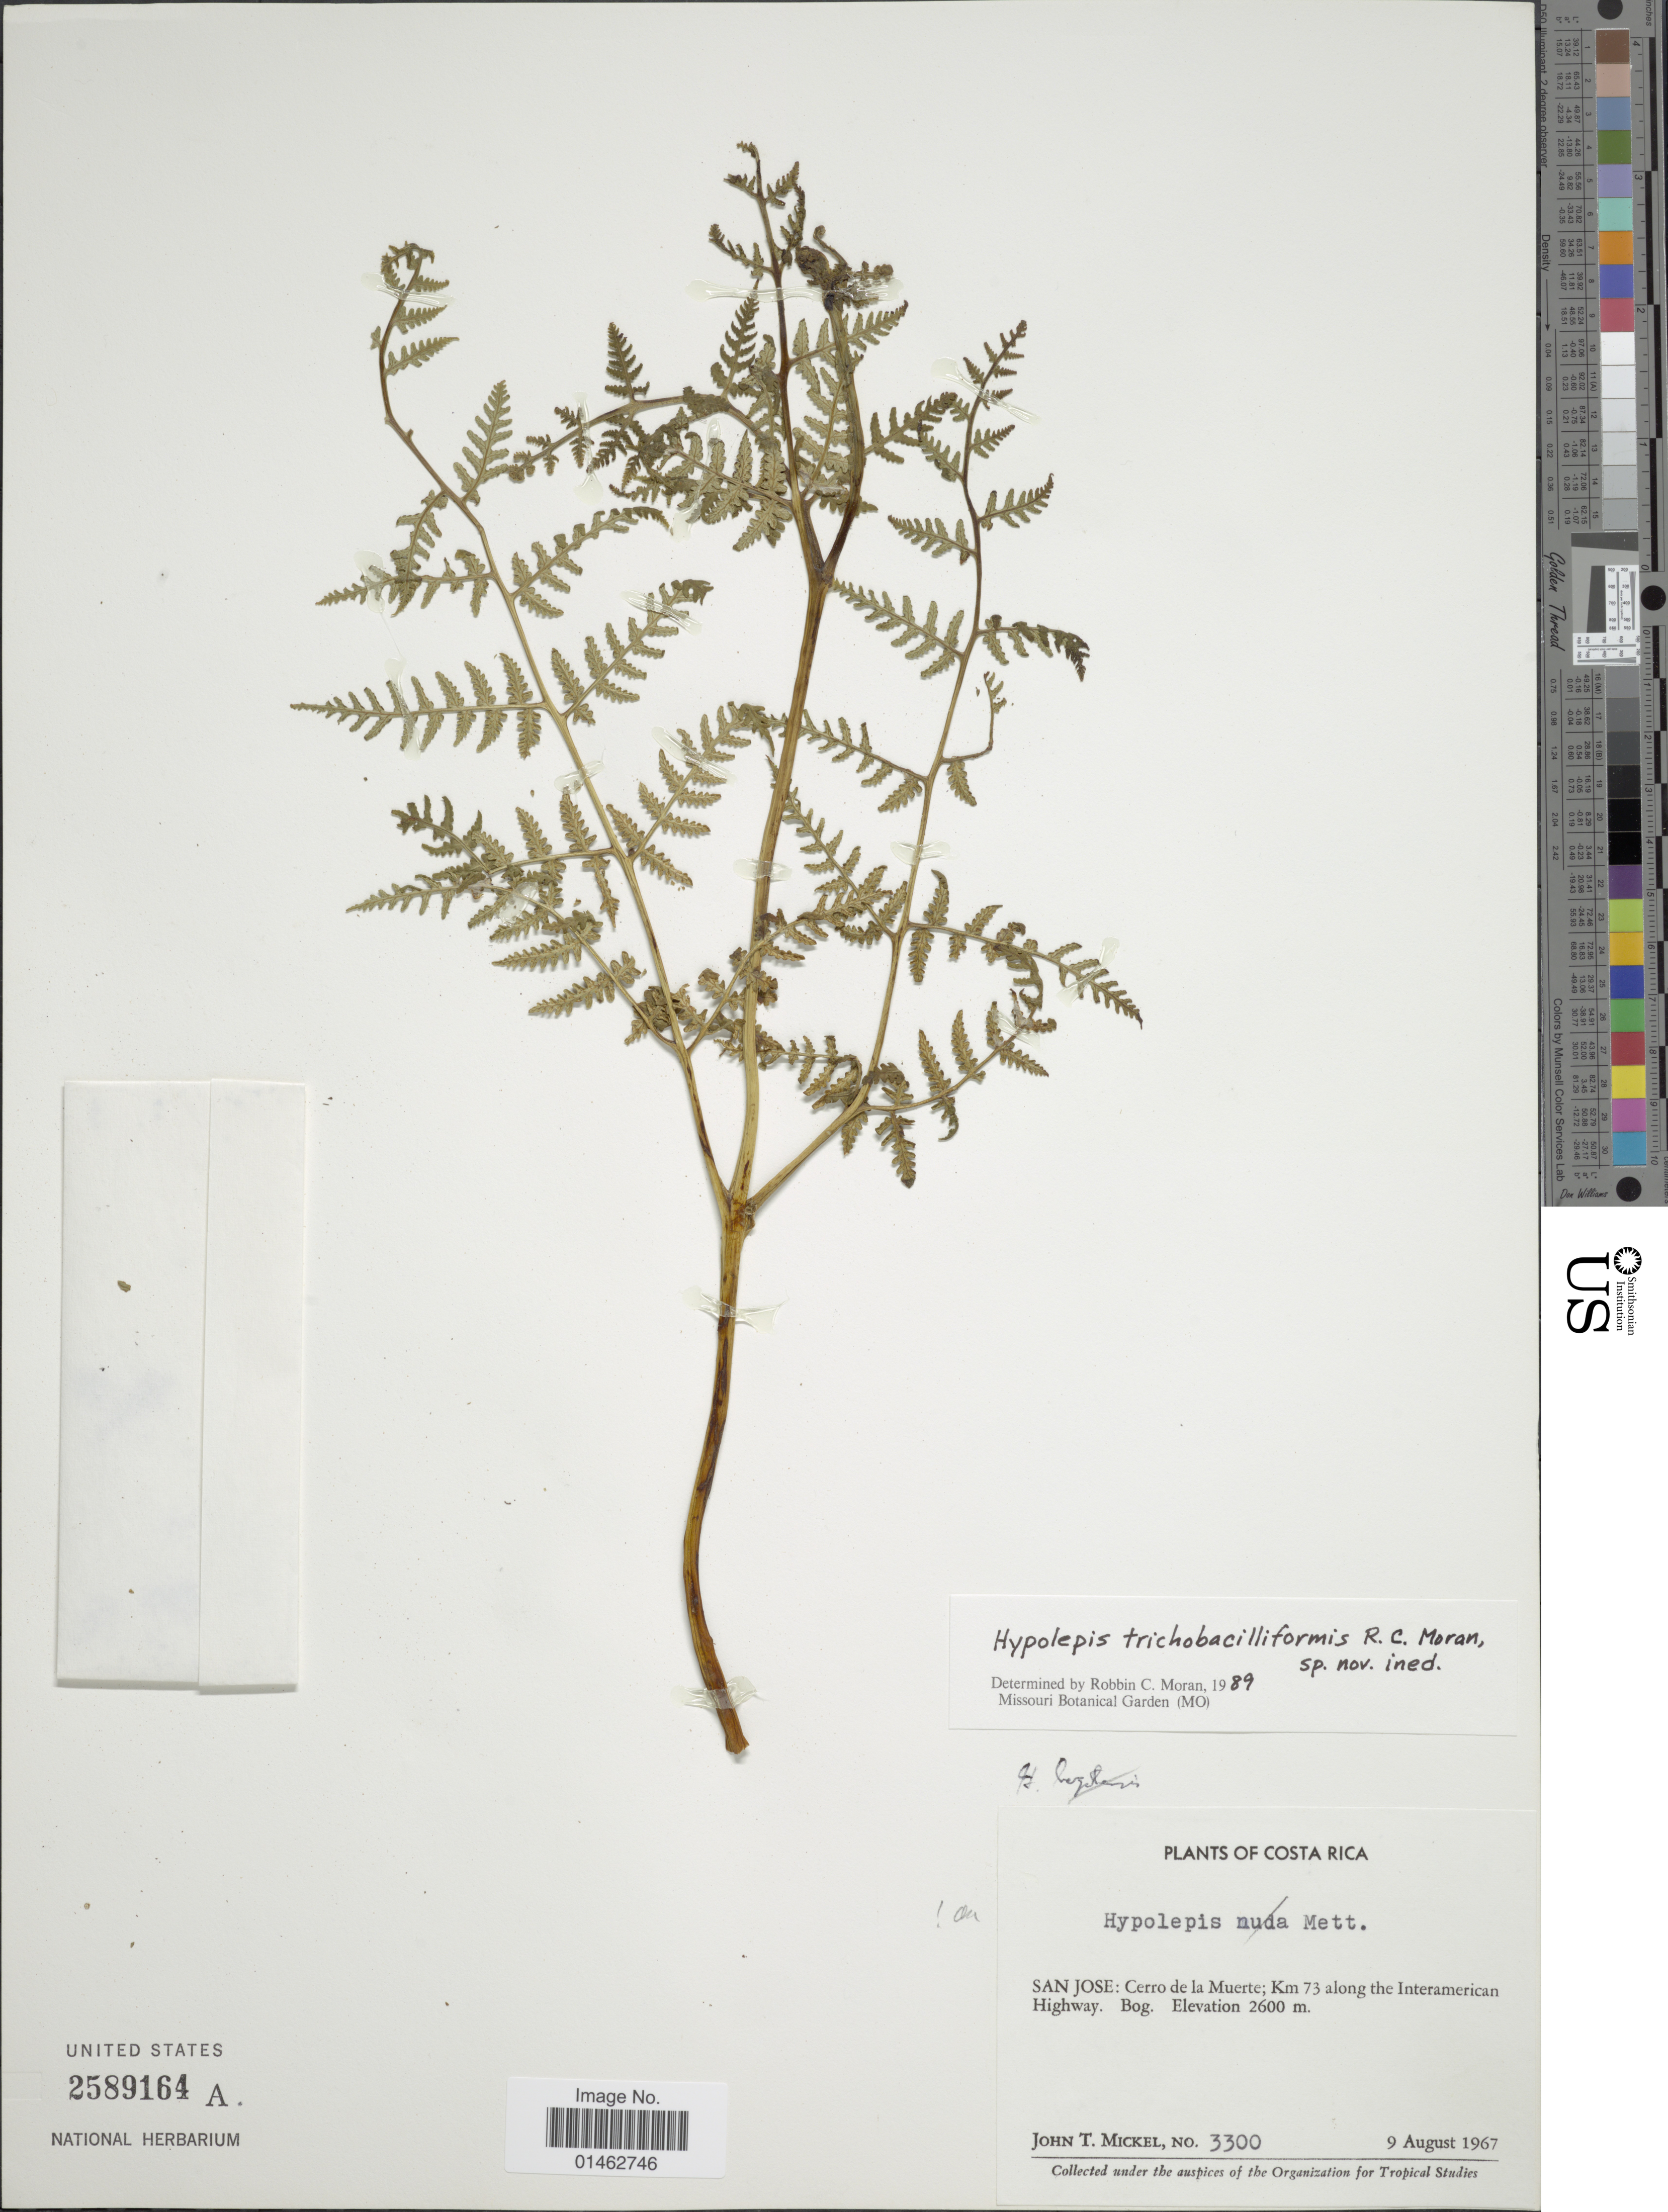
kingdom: Plantae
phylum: Tracheophyta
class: Polypodiopsida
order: Polypodiales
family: Dennstaedtiaceae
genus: Hypolepis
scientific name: Hypolepis trichobacilliformis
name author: R.C. Moran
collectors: J. T. Mickel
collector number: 3300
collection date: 1967-08-09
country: Costa Rica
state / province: San José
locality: Cerro de la Muerte; Km 73 along he Interamerican Highway. Bog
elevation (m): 2600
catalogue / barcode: US 2589164A